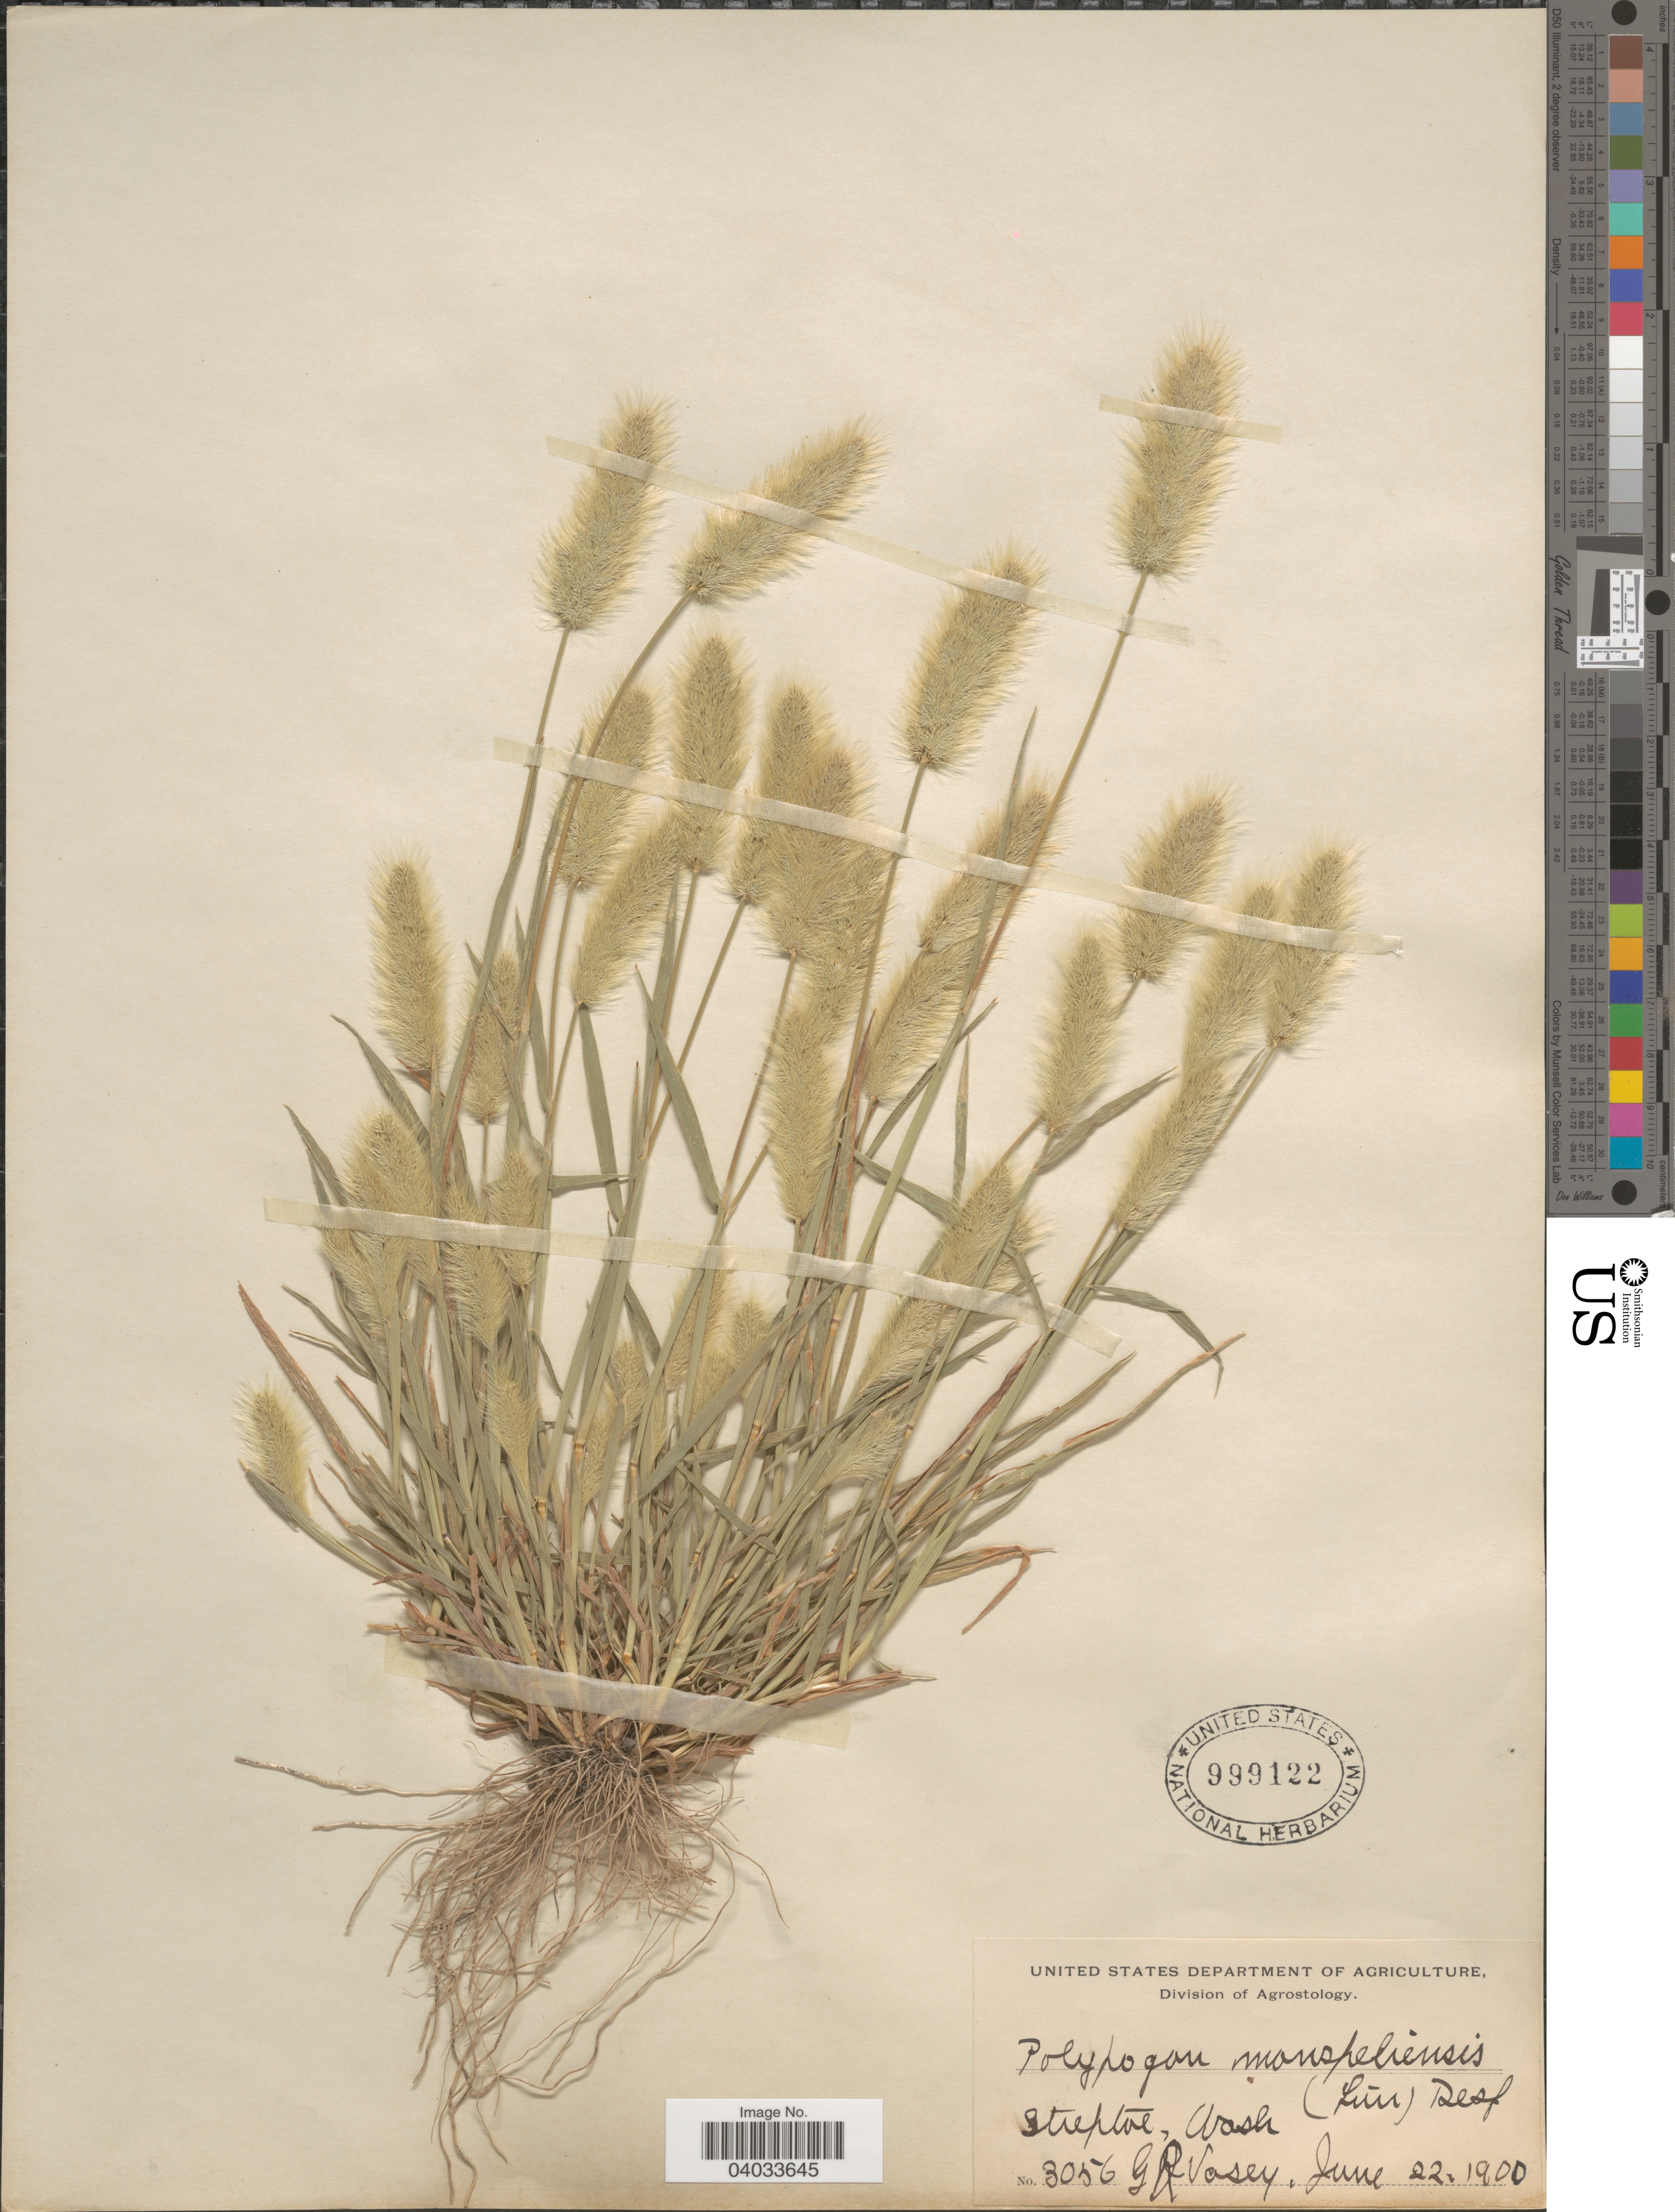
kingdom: Plantae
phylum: Tracheophyta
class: Liliopsida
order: Poales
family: Poaceae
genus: Polypogon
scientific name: Polypogon monspeliensis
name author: (L.) Desf.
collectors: G. R. Vasey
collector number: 3056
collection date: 1900-06-22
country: United States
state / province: Washington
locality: Streptoe.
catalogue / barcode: US 999122